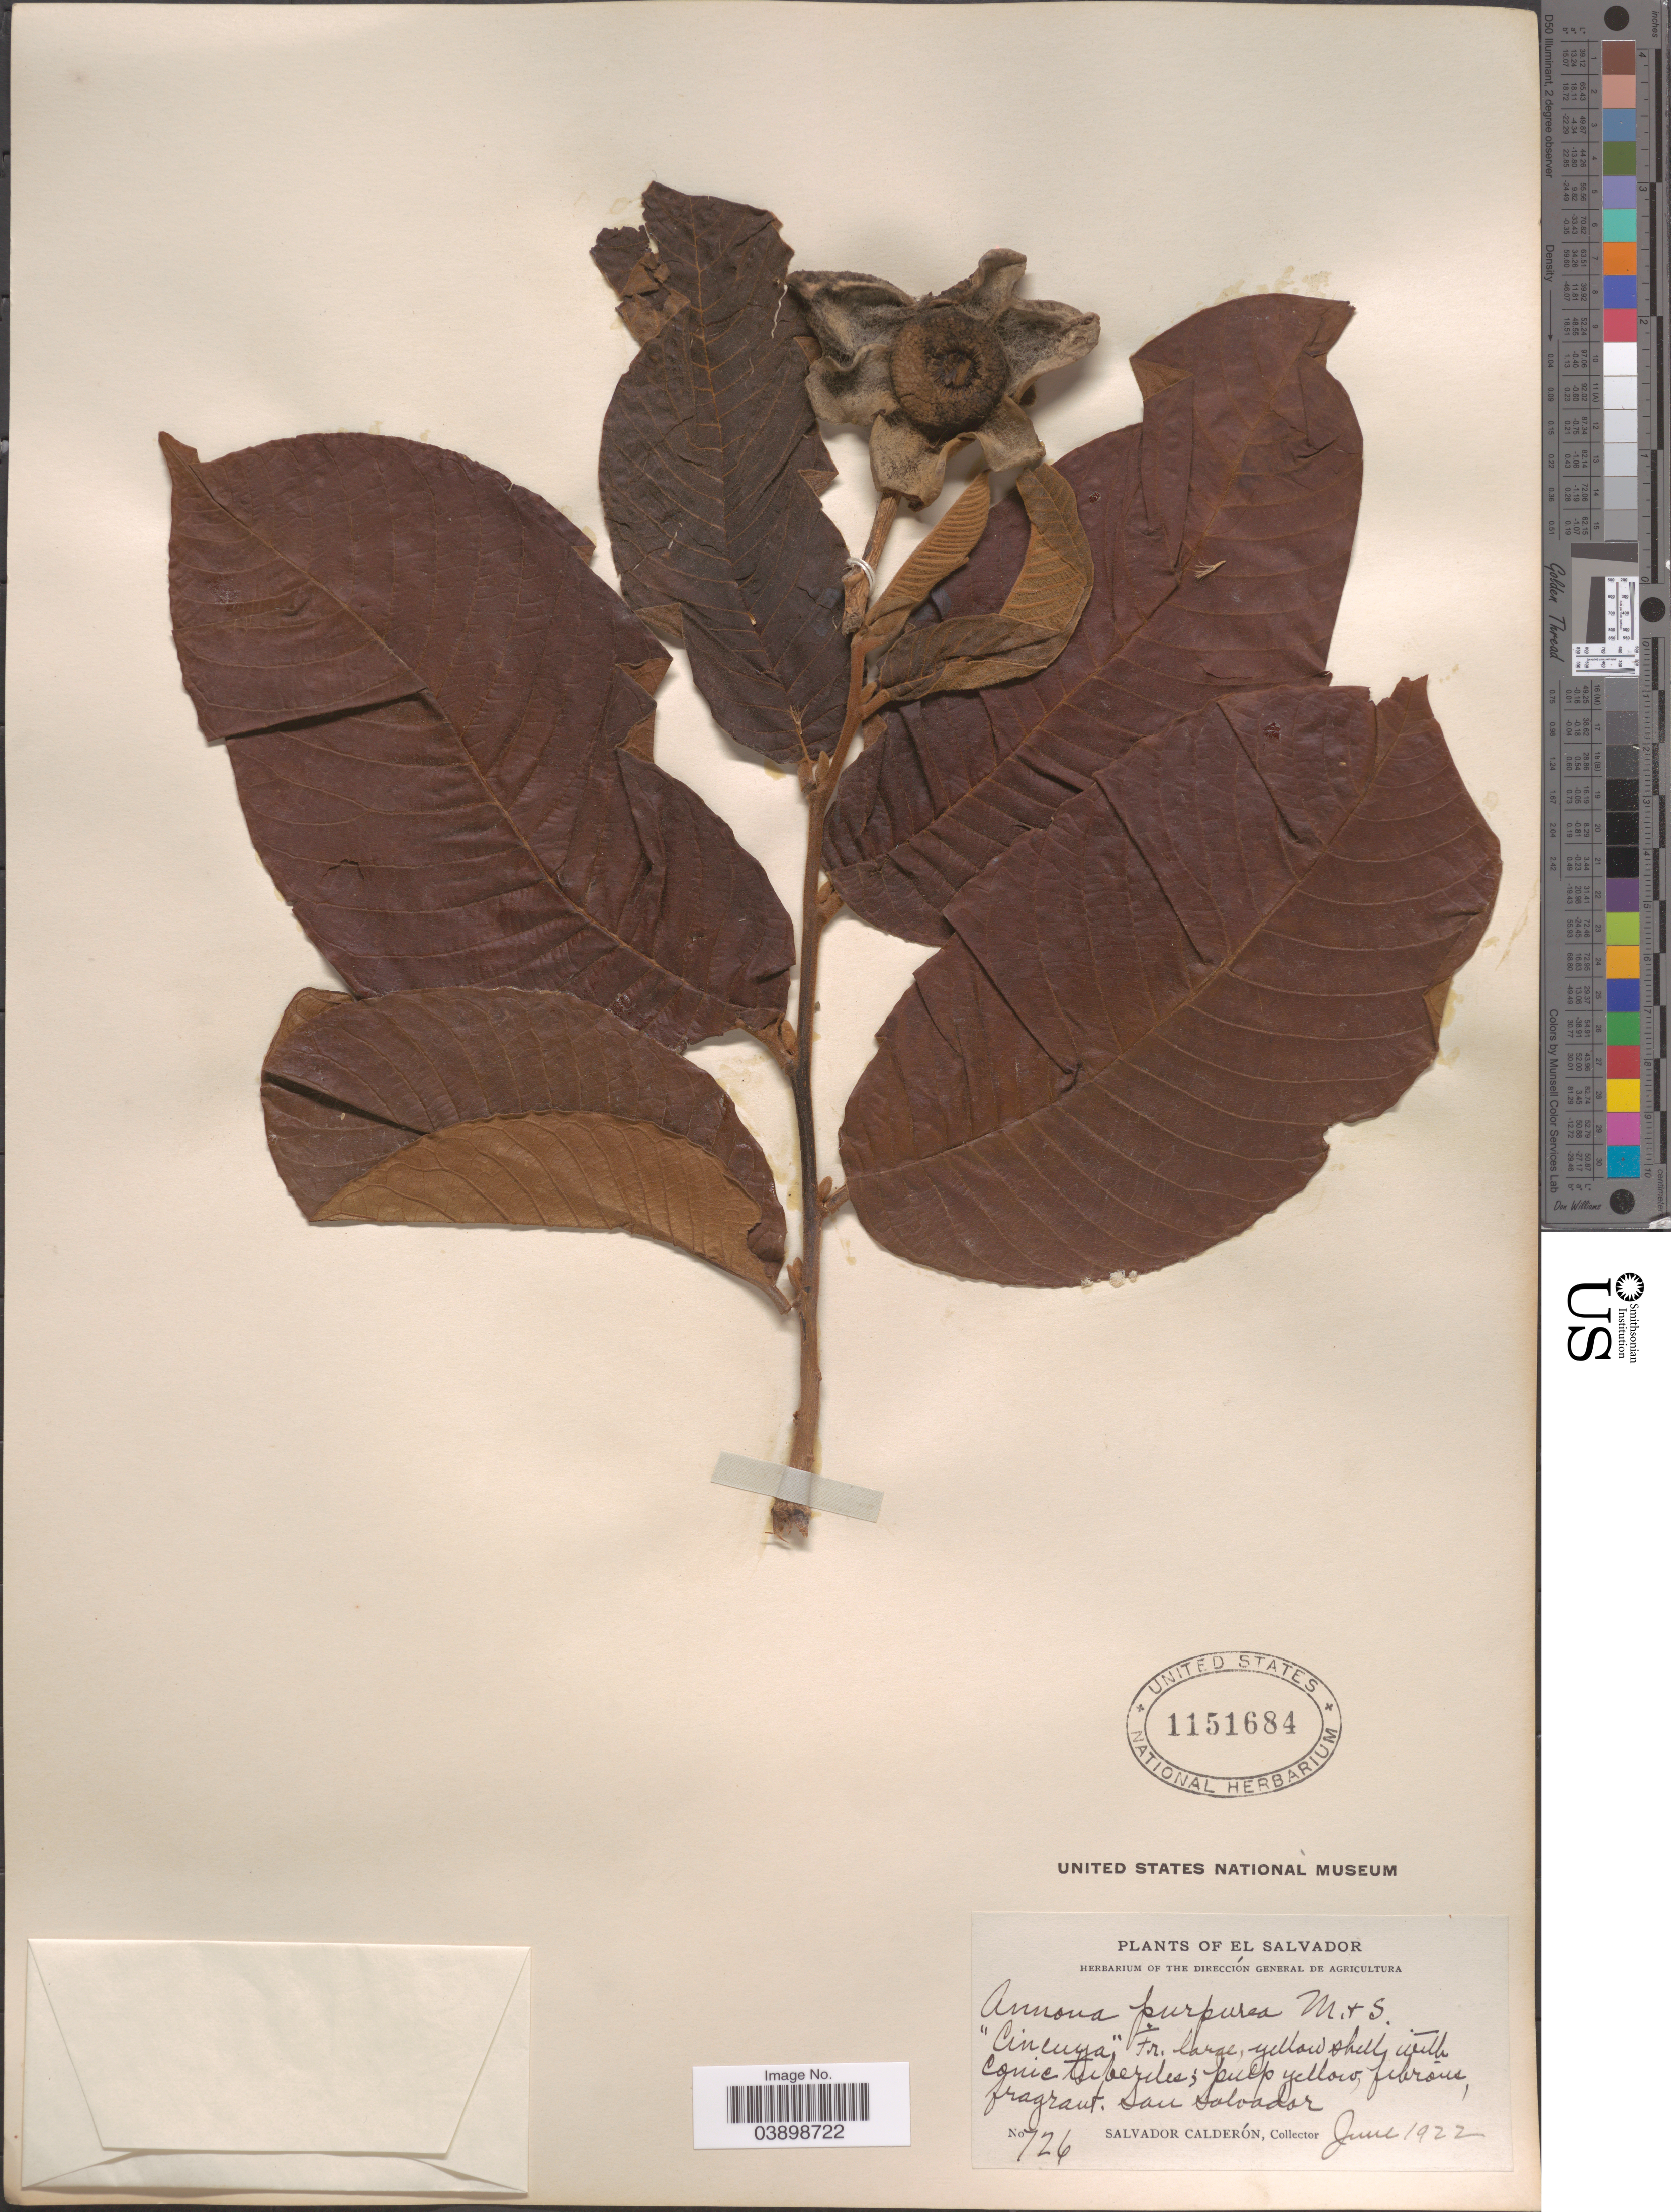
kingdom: Plantae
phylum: Tracheophyta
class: Magnoliopsida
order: Magnoliales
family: Annonaceae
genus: Annona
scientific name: Annona purpurea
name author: Moc. & Sessé ex Dunal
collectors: S. Calderón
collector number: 726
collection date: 1922-06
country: El Salvador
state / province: San Salvador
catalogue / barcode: US 1151684